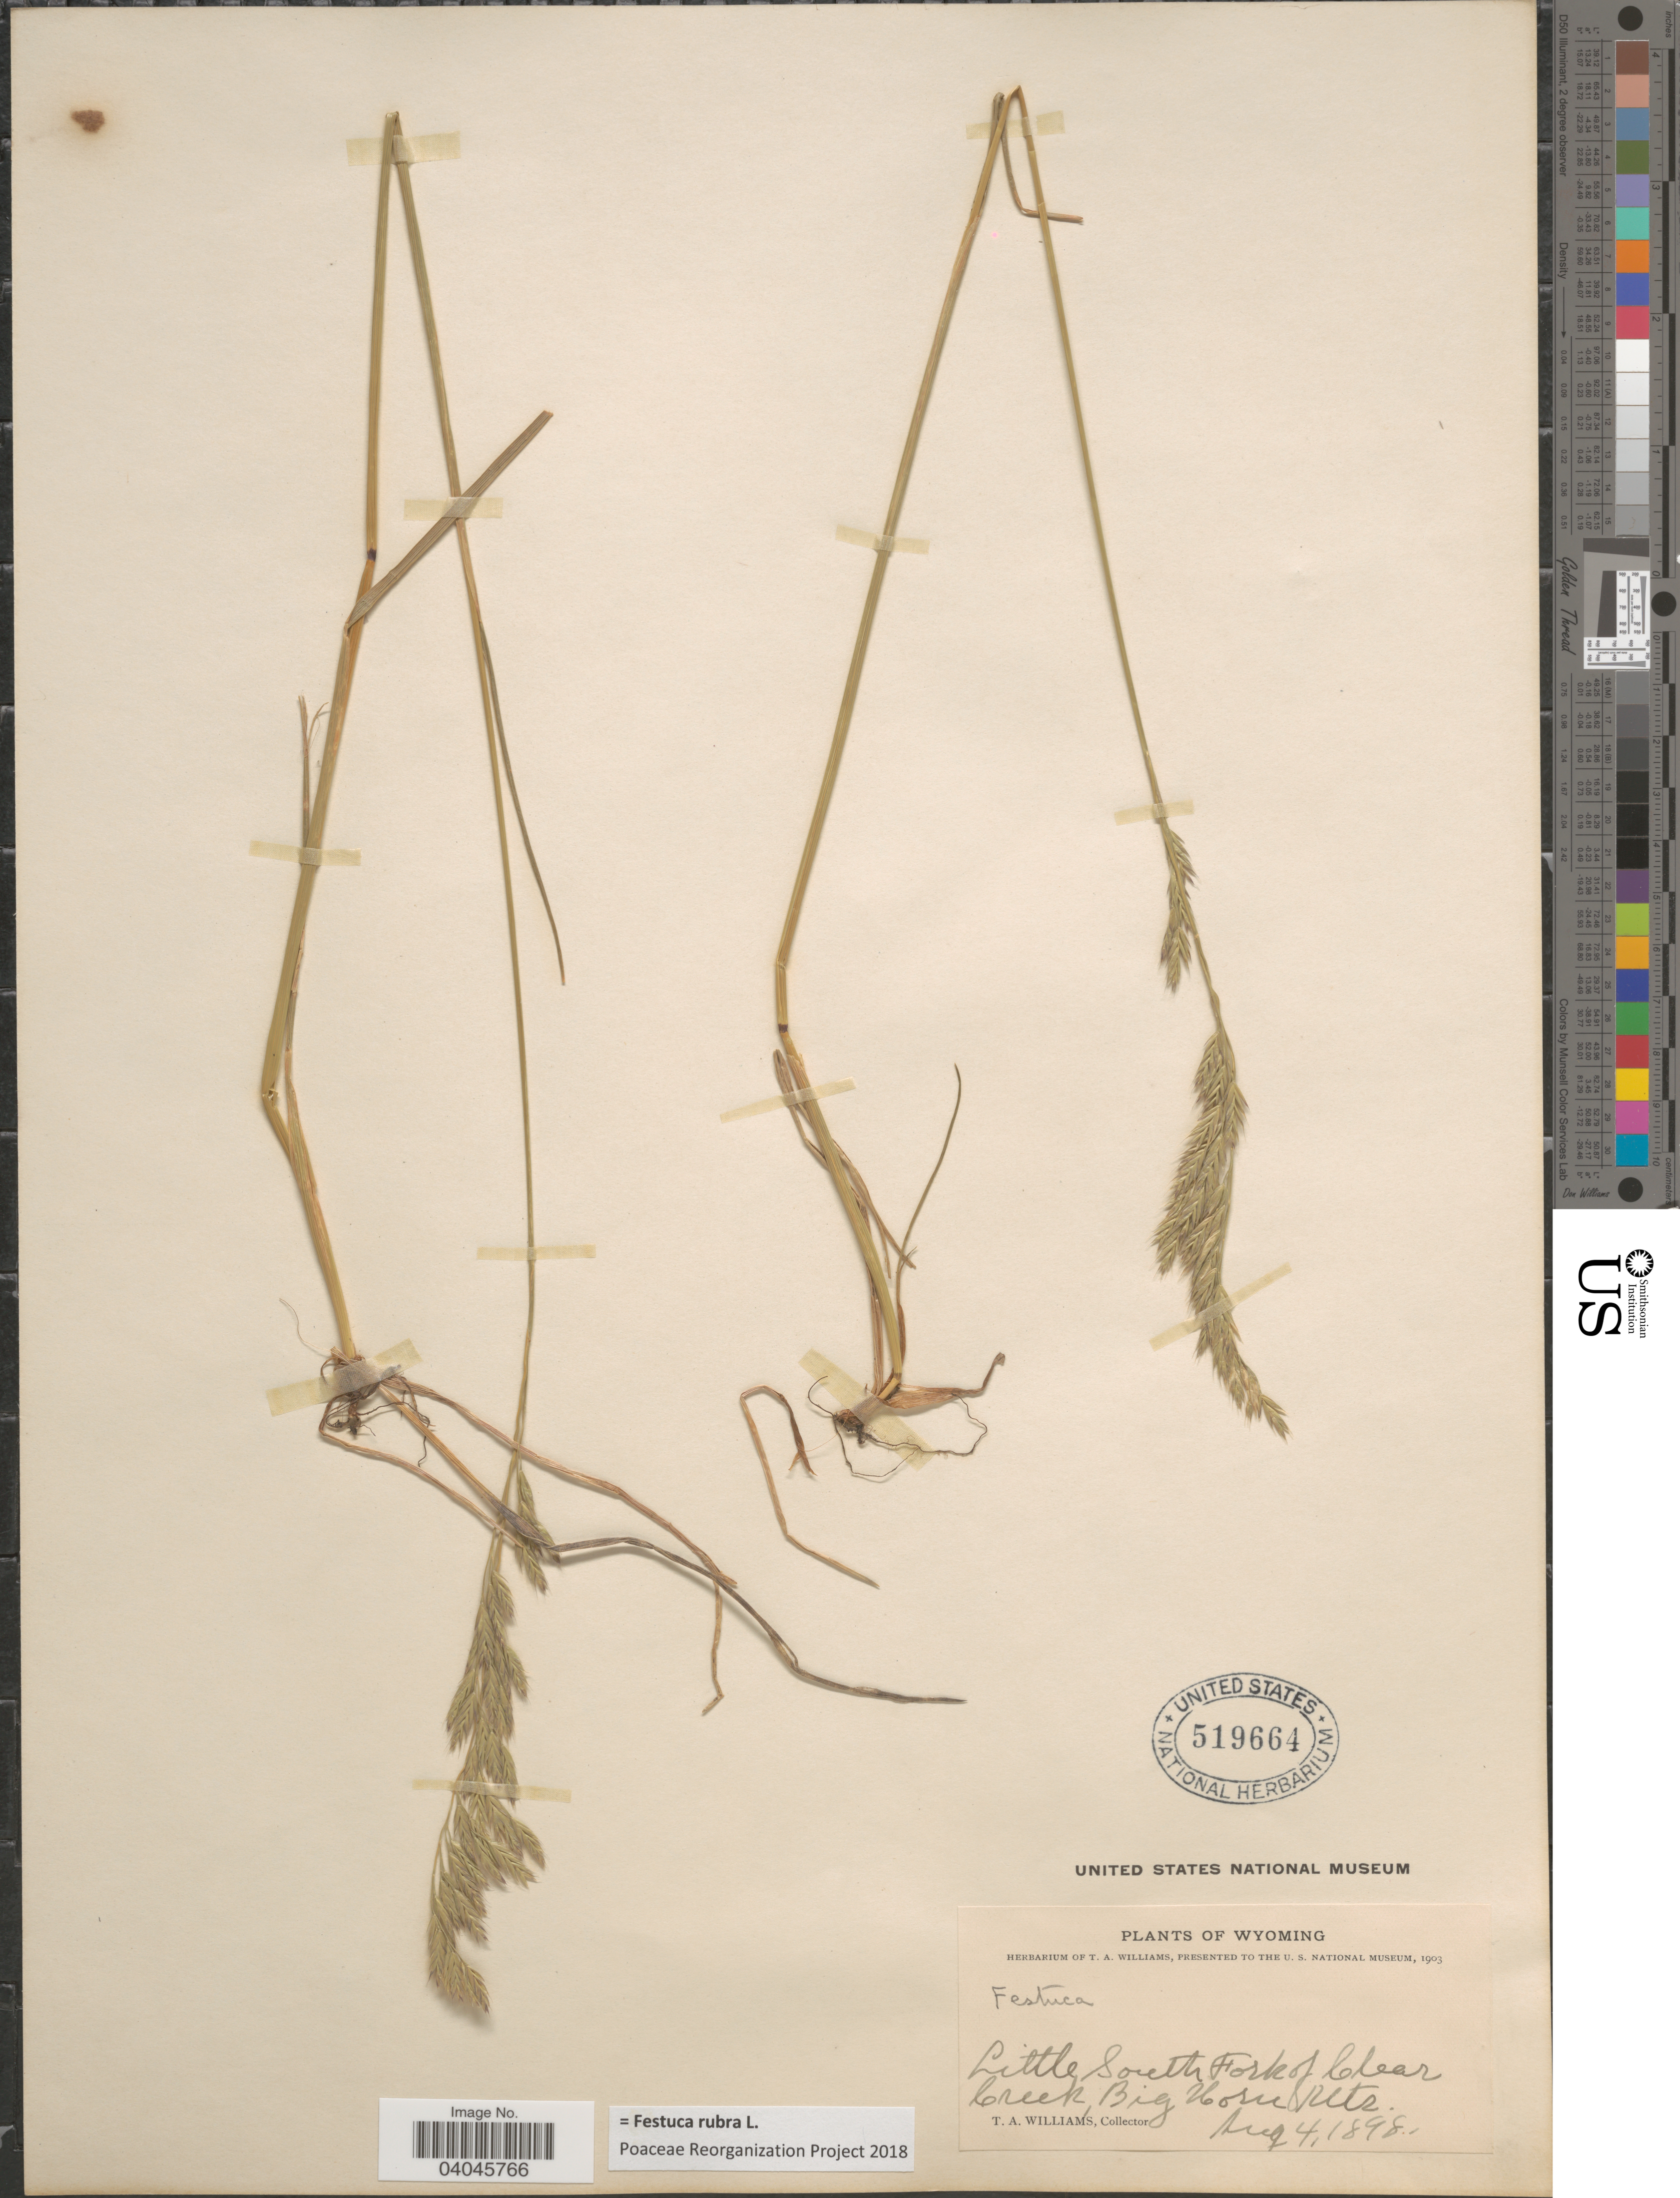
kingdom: Plantae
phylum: Tracheophyta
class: Liliopsida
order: Poales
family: Poaceae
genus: Festuca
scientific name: Festuca rubra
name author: L.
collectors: T. Williams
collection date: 1898-08-04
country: United States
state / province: Wyoming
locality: Little South Fork of Clear Creek, Big Horn Mts.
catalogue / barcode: US 519664